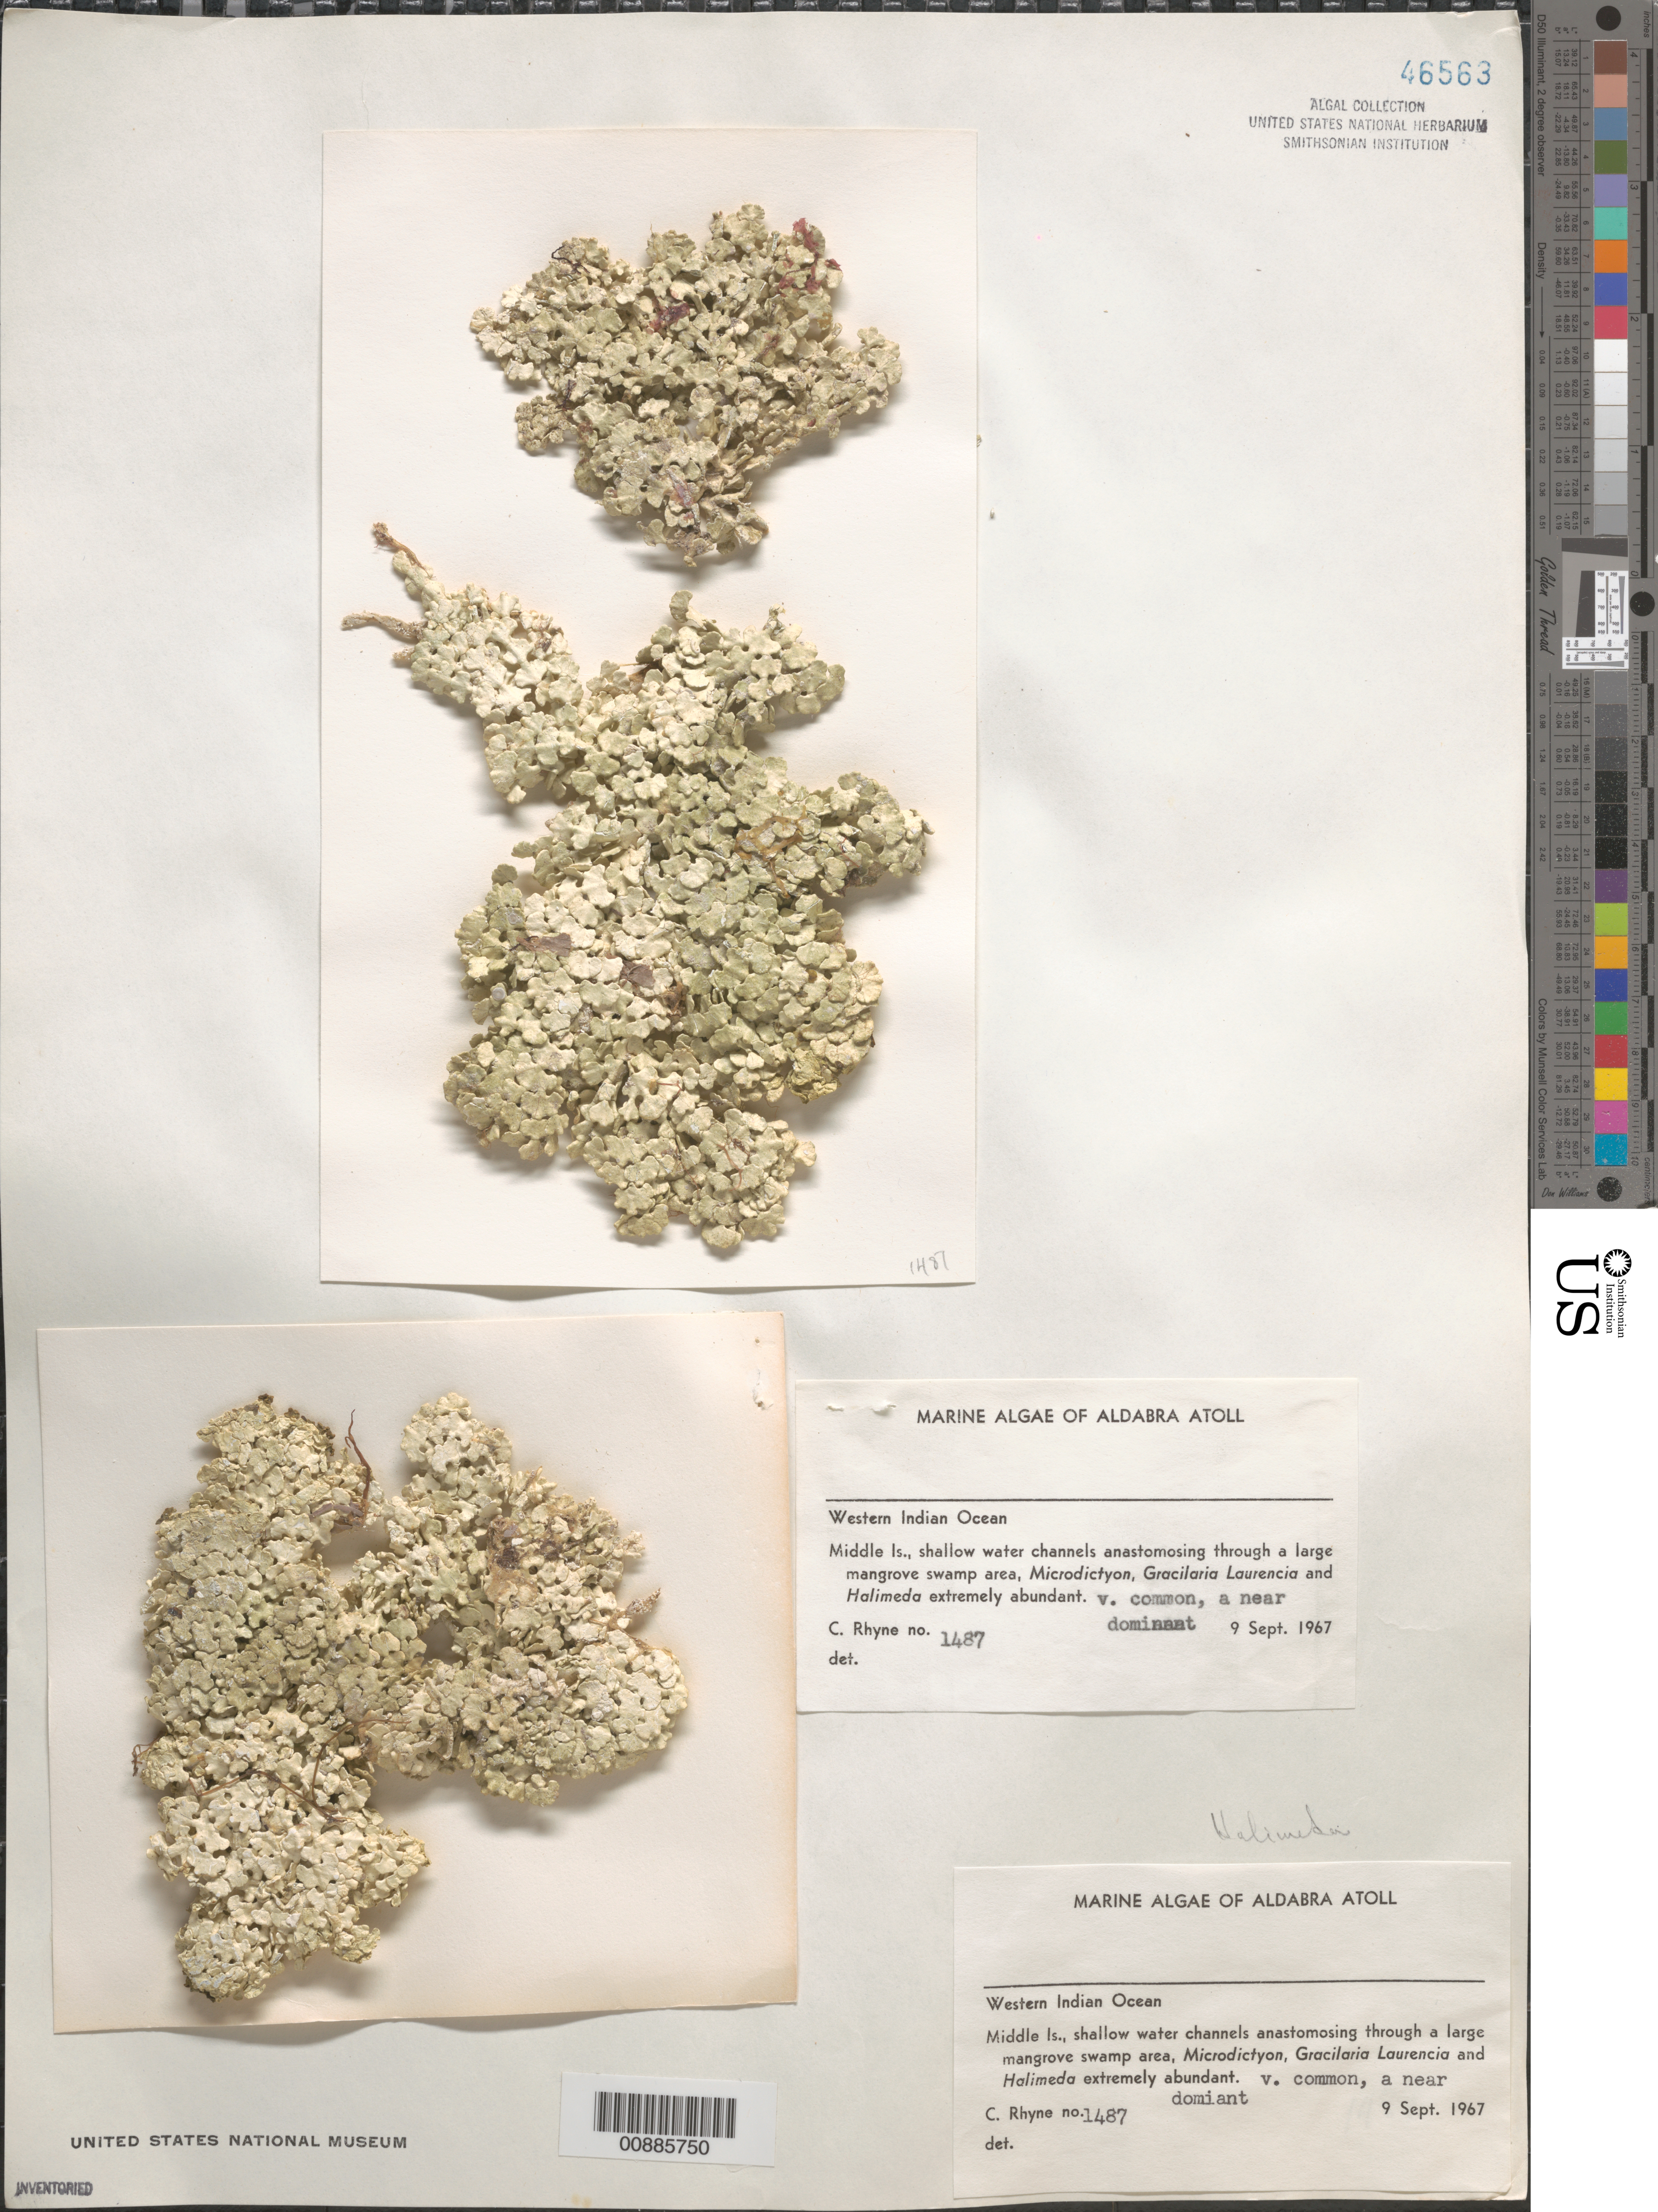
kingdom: Plantae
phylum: Chlorophyta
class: Ulvophyceae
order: Bryopsidales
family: Halimedaceae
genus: Halimeda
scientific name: Halimeda sp.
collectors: C. Rhyne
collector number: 1487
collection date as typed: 09 Sep 1967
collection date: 1967-09-09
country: Seychelles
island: Aldabra Atoll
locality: Middle Islet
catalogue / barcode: US 46563